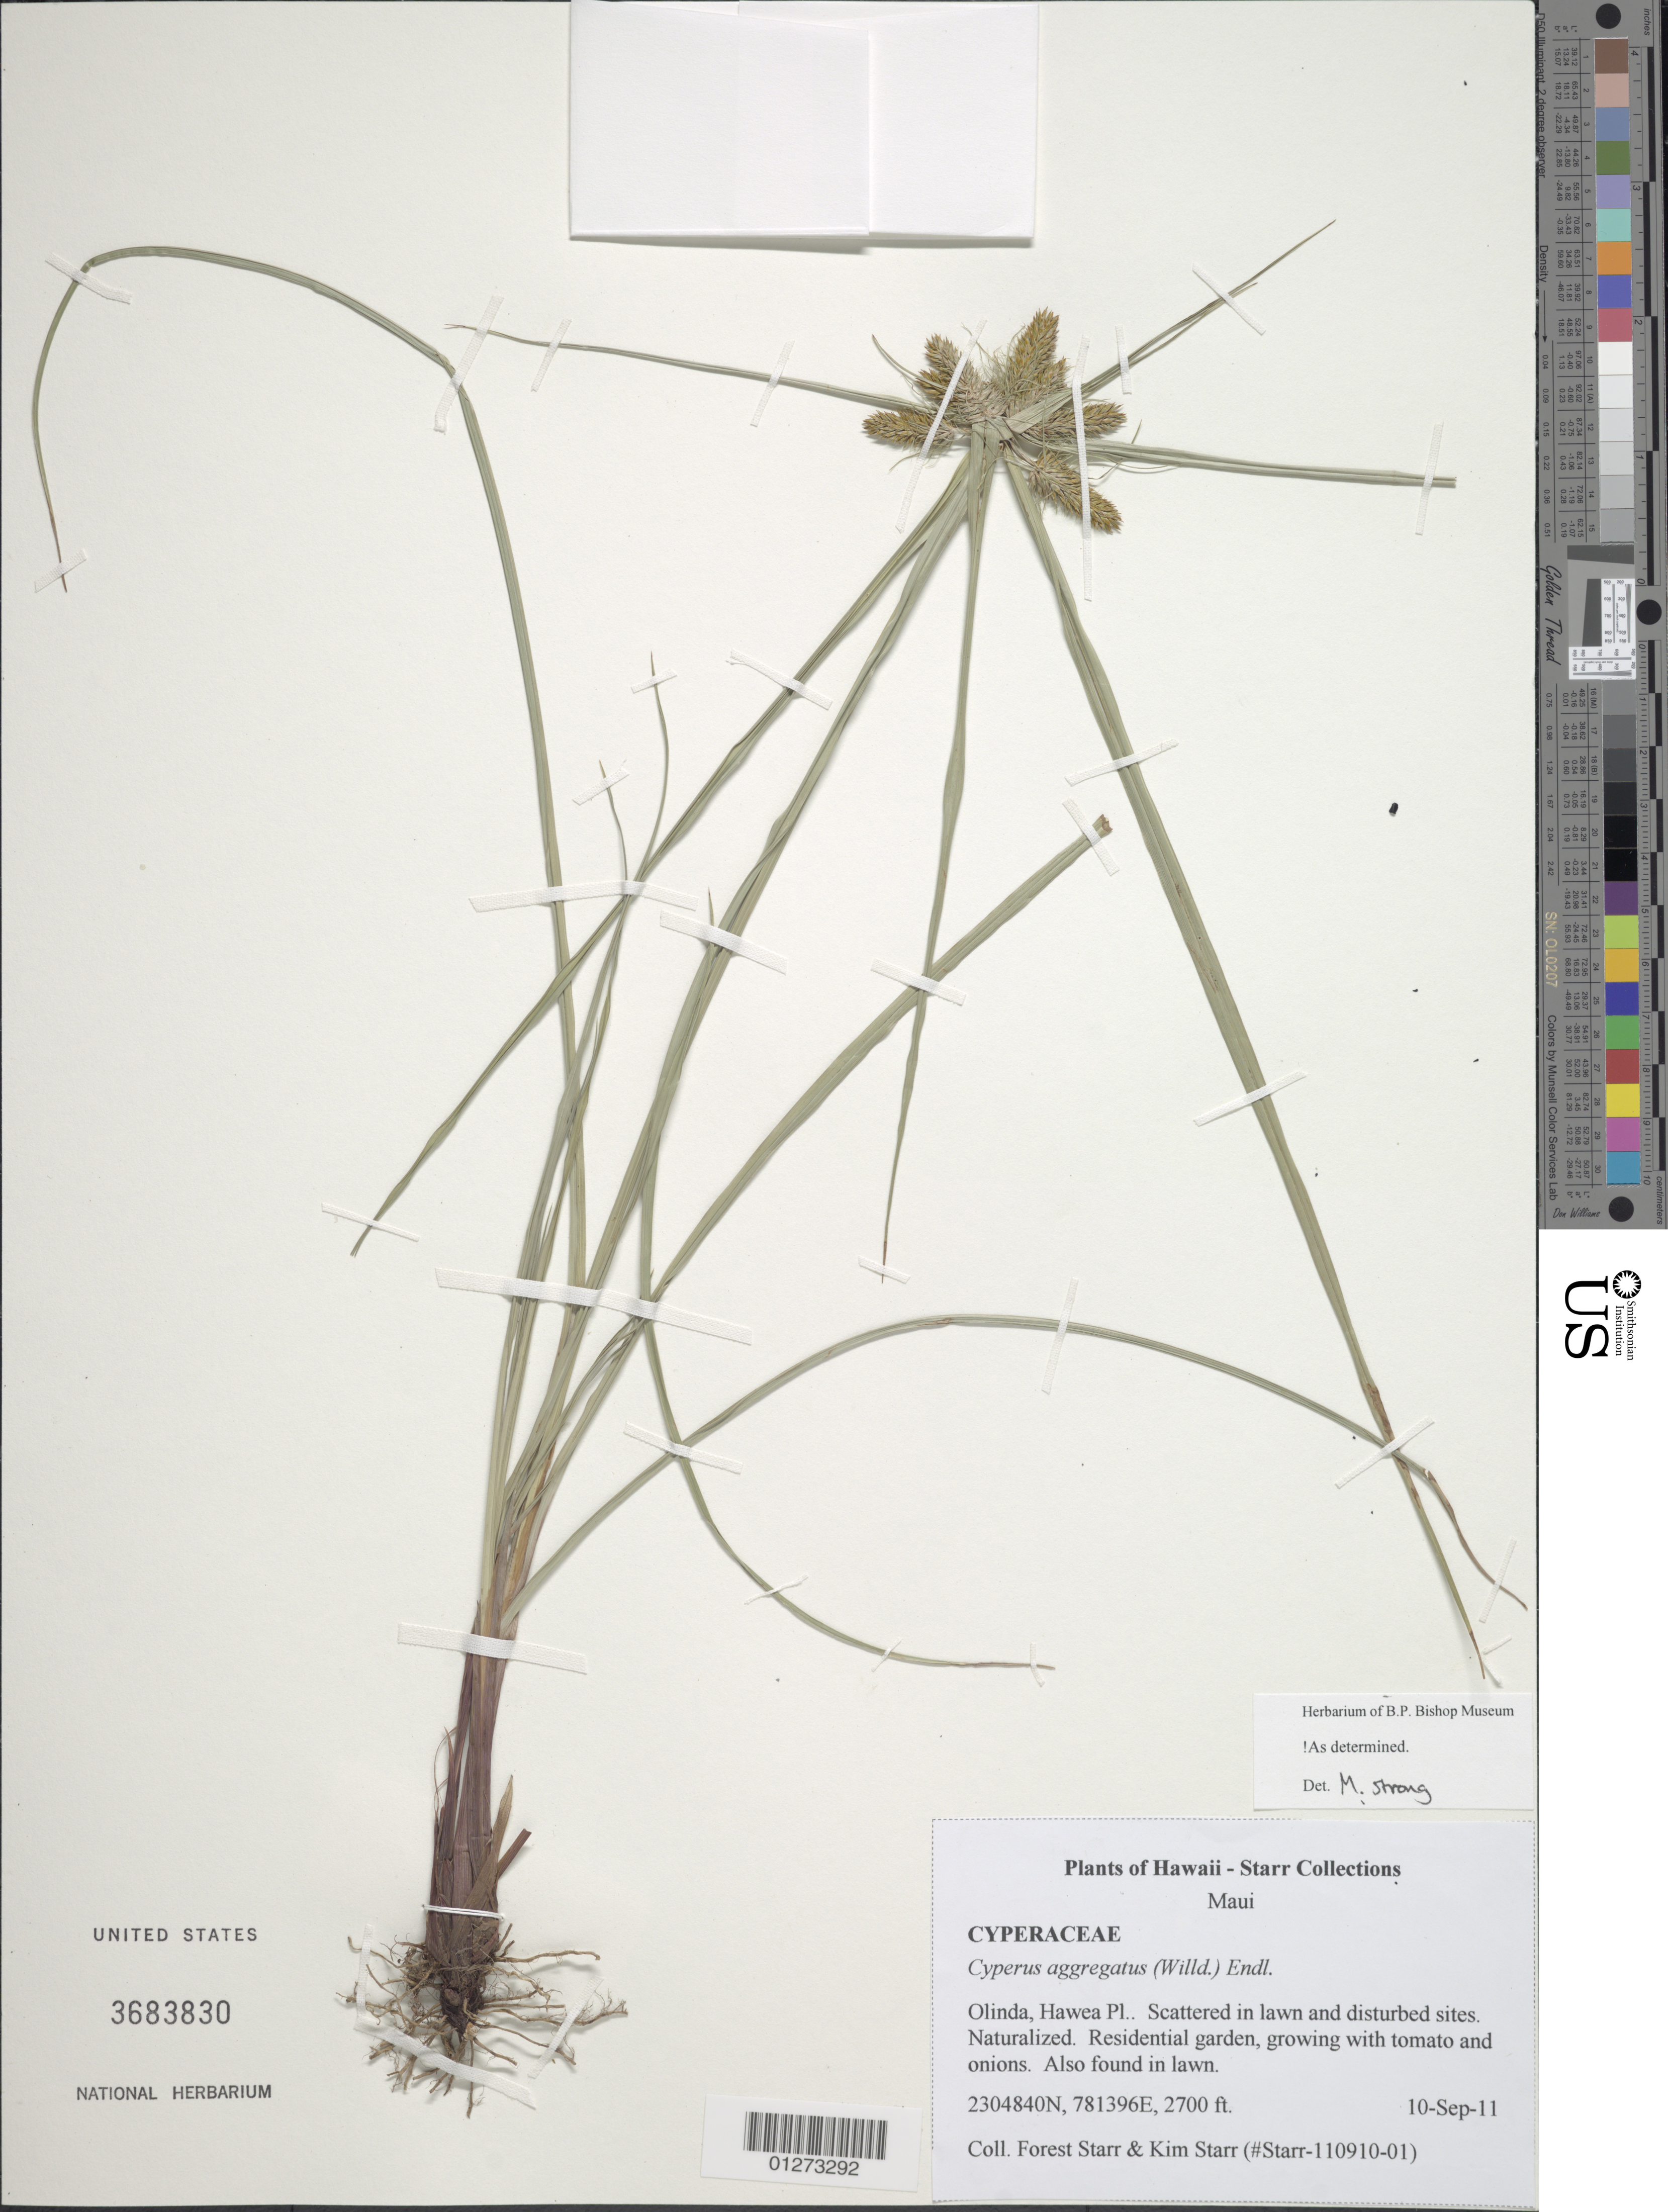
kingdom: Plantae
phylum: Tracheophyta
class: Liliopsida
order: Poales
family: Cyperaceae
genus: Cyperus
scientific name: Cyperus aggregatus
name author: (Willd.) Endl.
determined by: Strong, M. T., (US), Smithsonian Institution - National Museum of Natural History (UNITED STATES)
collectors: F. Starr & K. Starr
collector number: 110910-01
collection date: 2011-09-10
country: United States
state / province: Hawaii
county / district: Maui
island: Maui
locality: Olinda, Hawea Pl., scattered in lawn and disturbed sites.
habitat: Residential garden and lawn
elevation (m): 823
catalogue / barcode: US 3683830